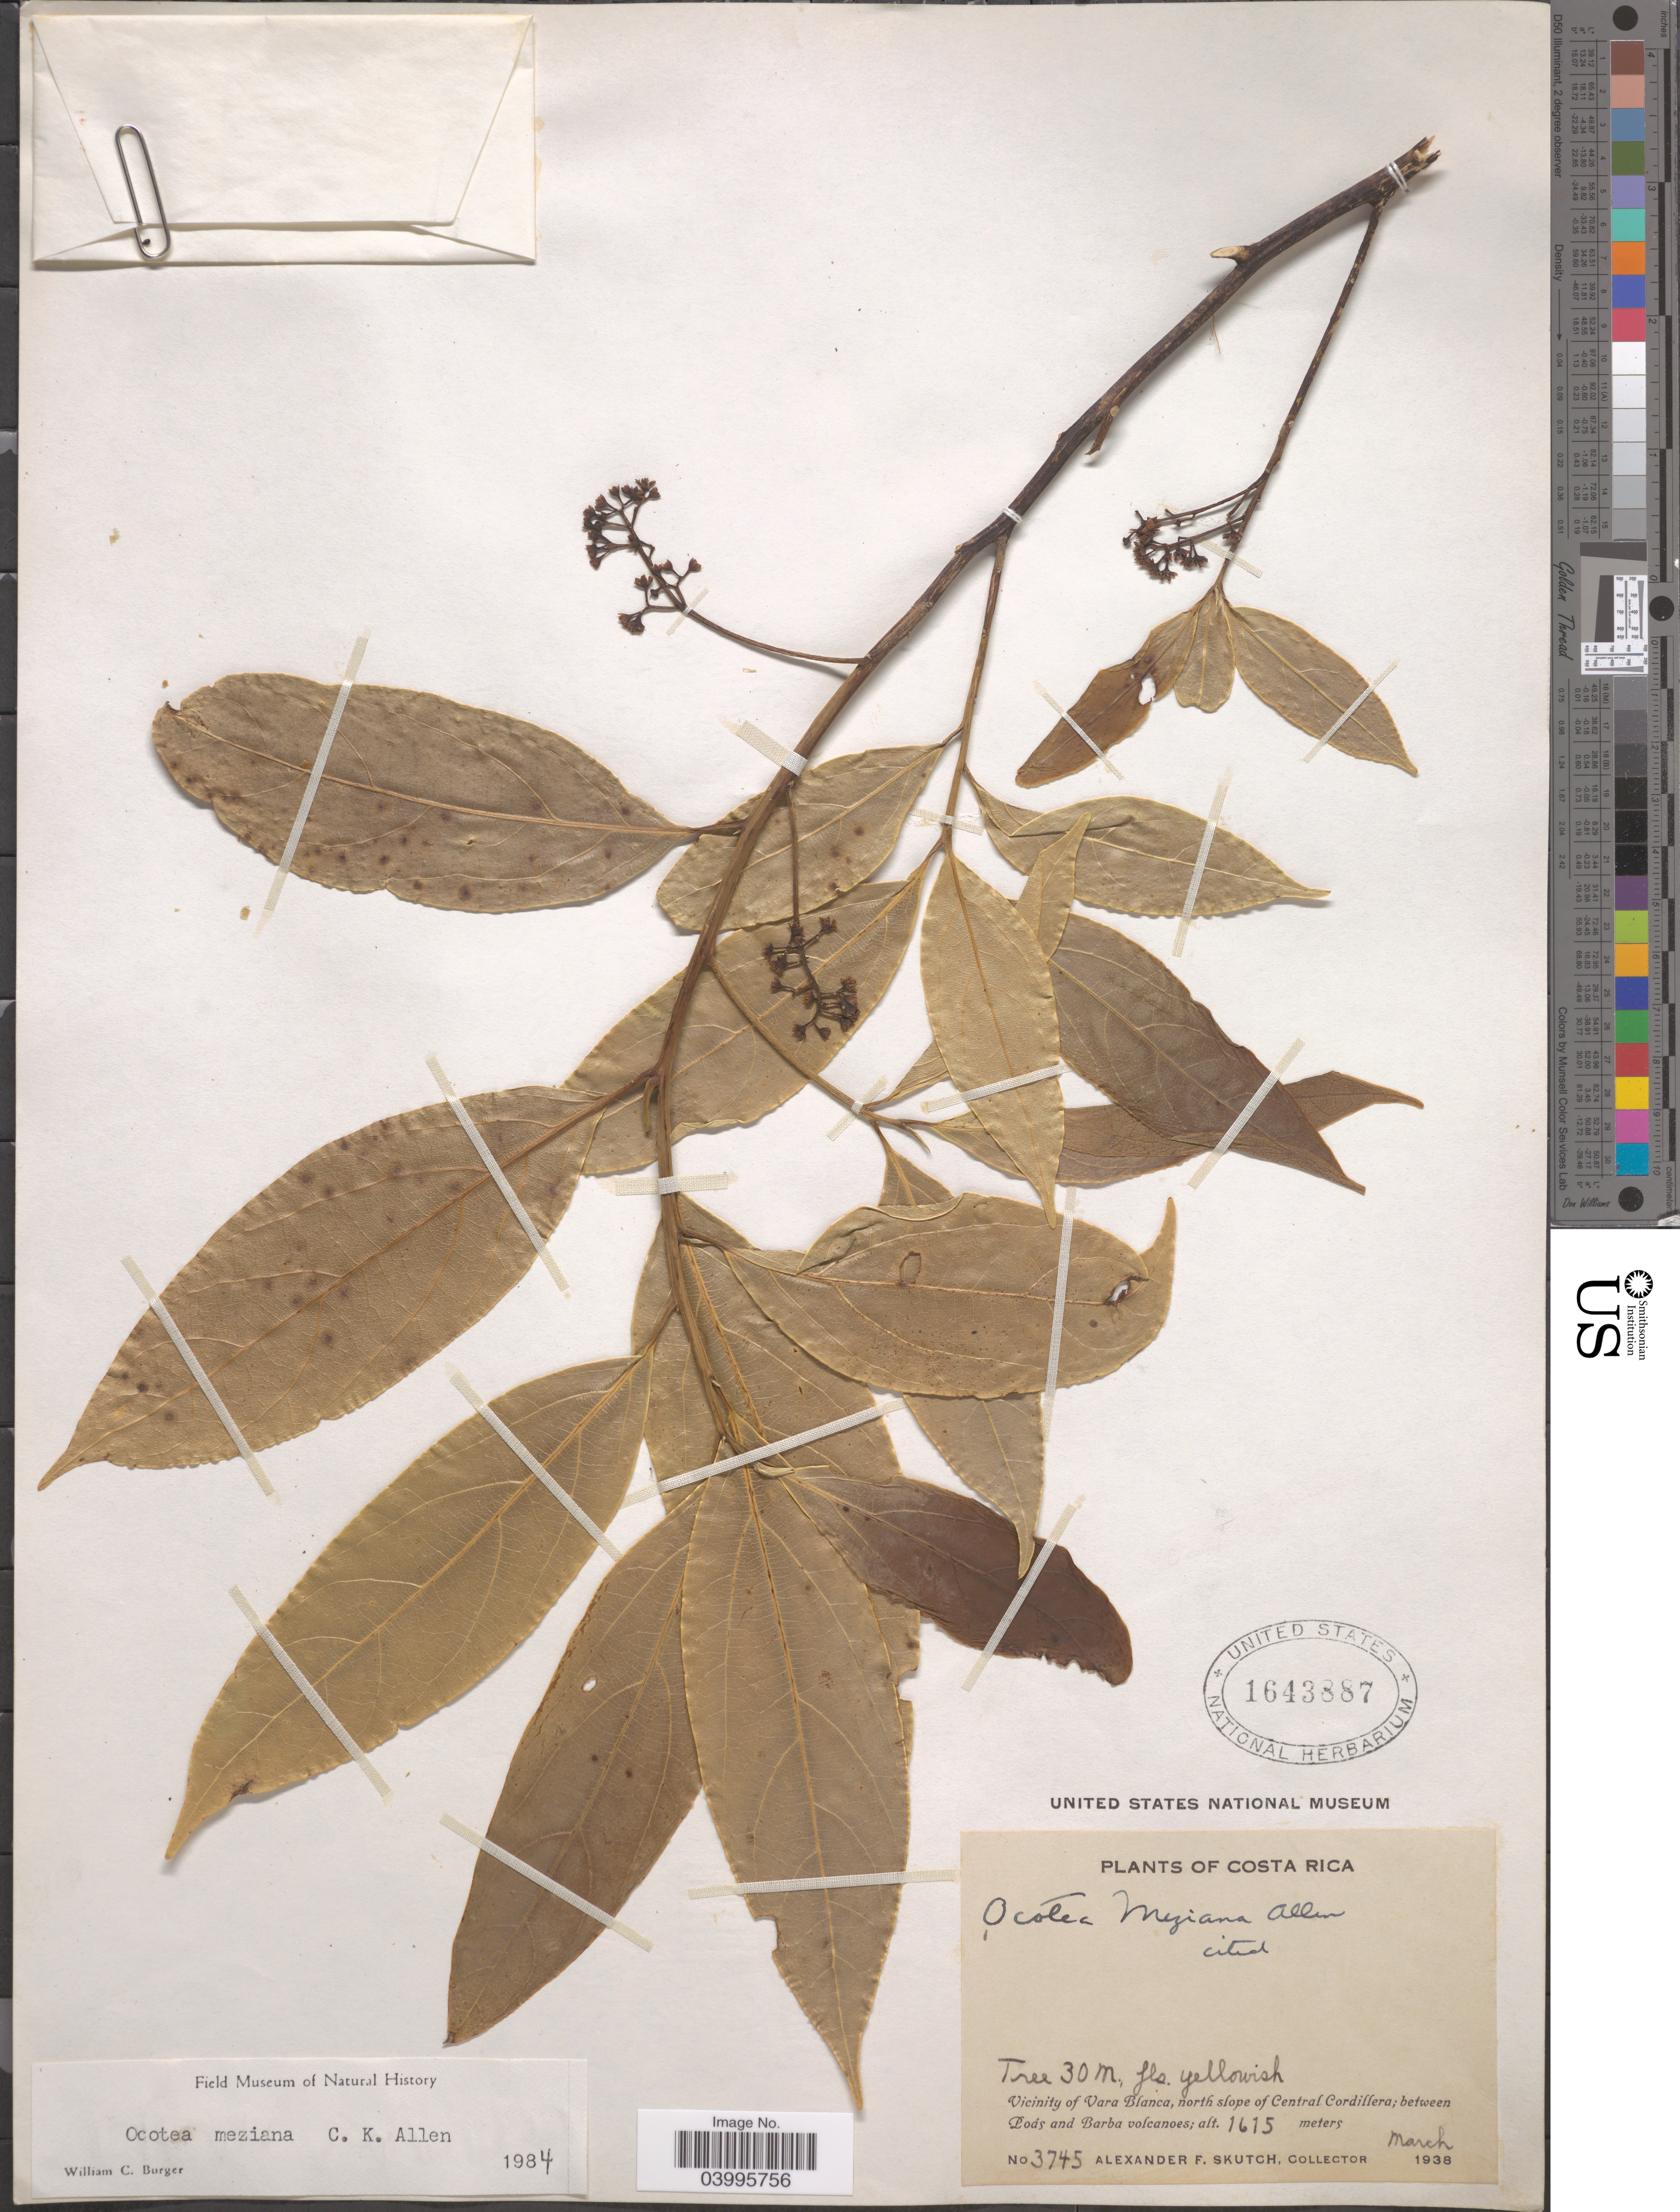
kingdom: Plantae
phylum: Tracheophyta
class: Magnoliopsida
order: Laurales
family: Lauraceae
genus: Ocotea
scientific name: Ocotea meziana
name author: C.K. Allen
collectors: A. F. Skutch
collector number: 3745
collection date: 1938-03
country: Costa Rica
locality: Vicinity of Vara Blanca, north slope of Central Cordillera; between Poás and Barba volcanoes.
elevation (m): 1615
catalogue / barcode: US 1643887